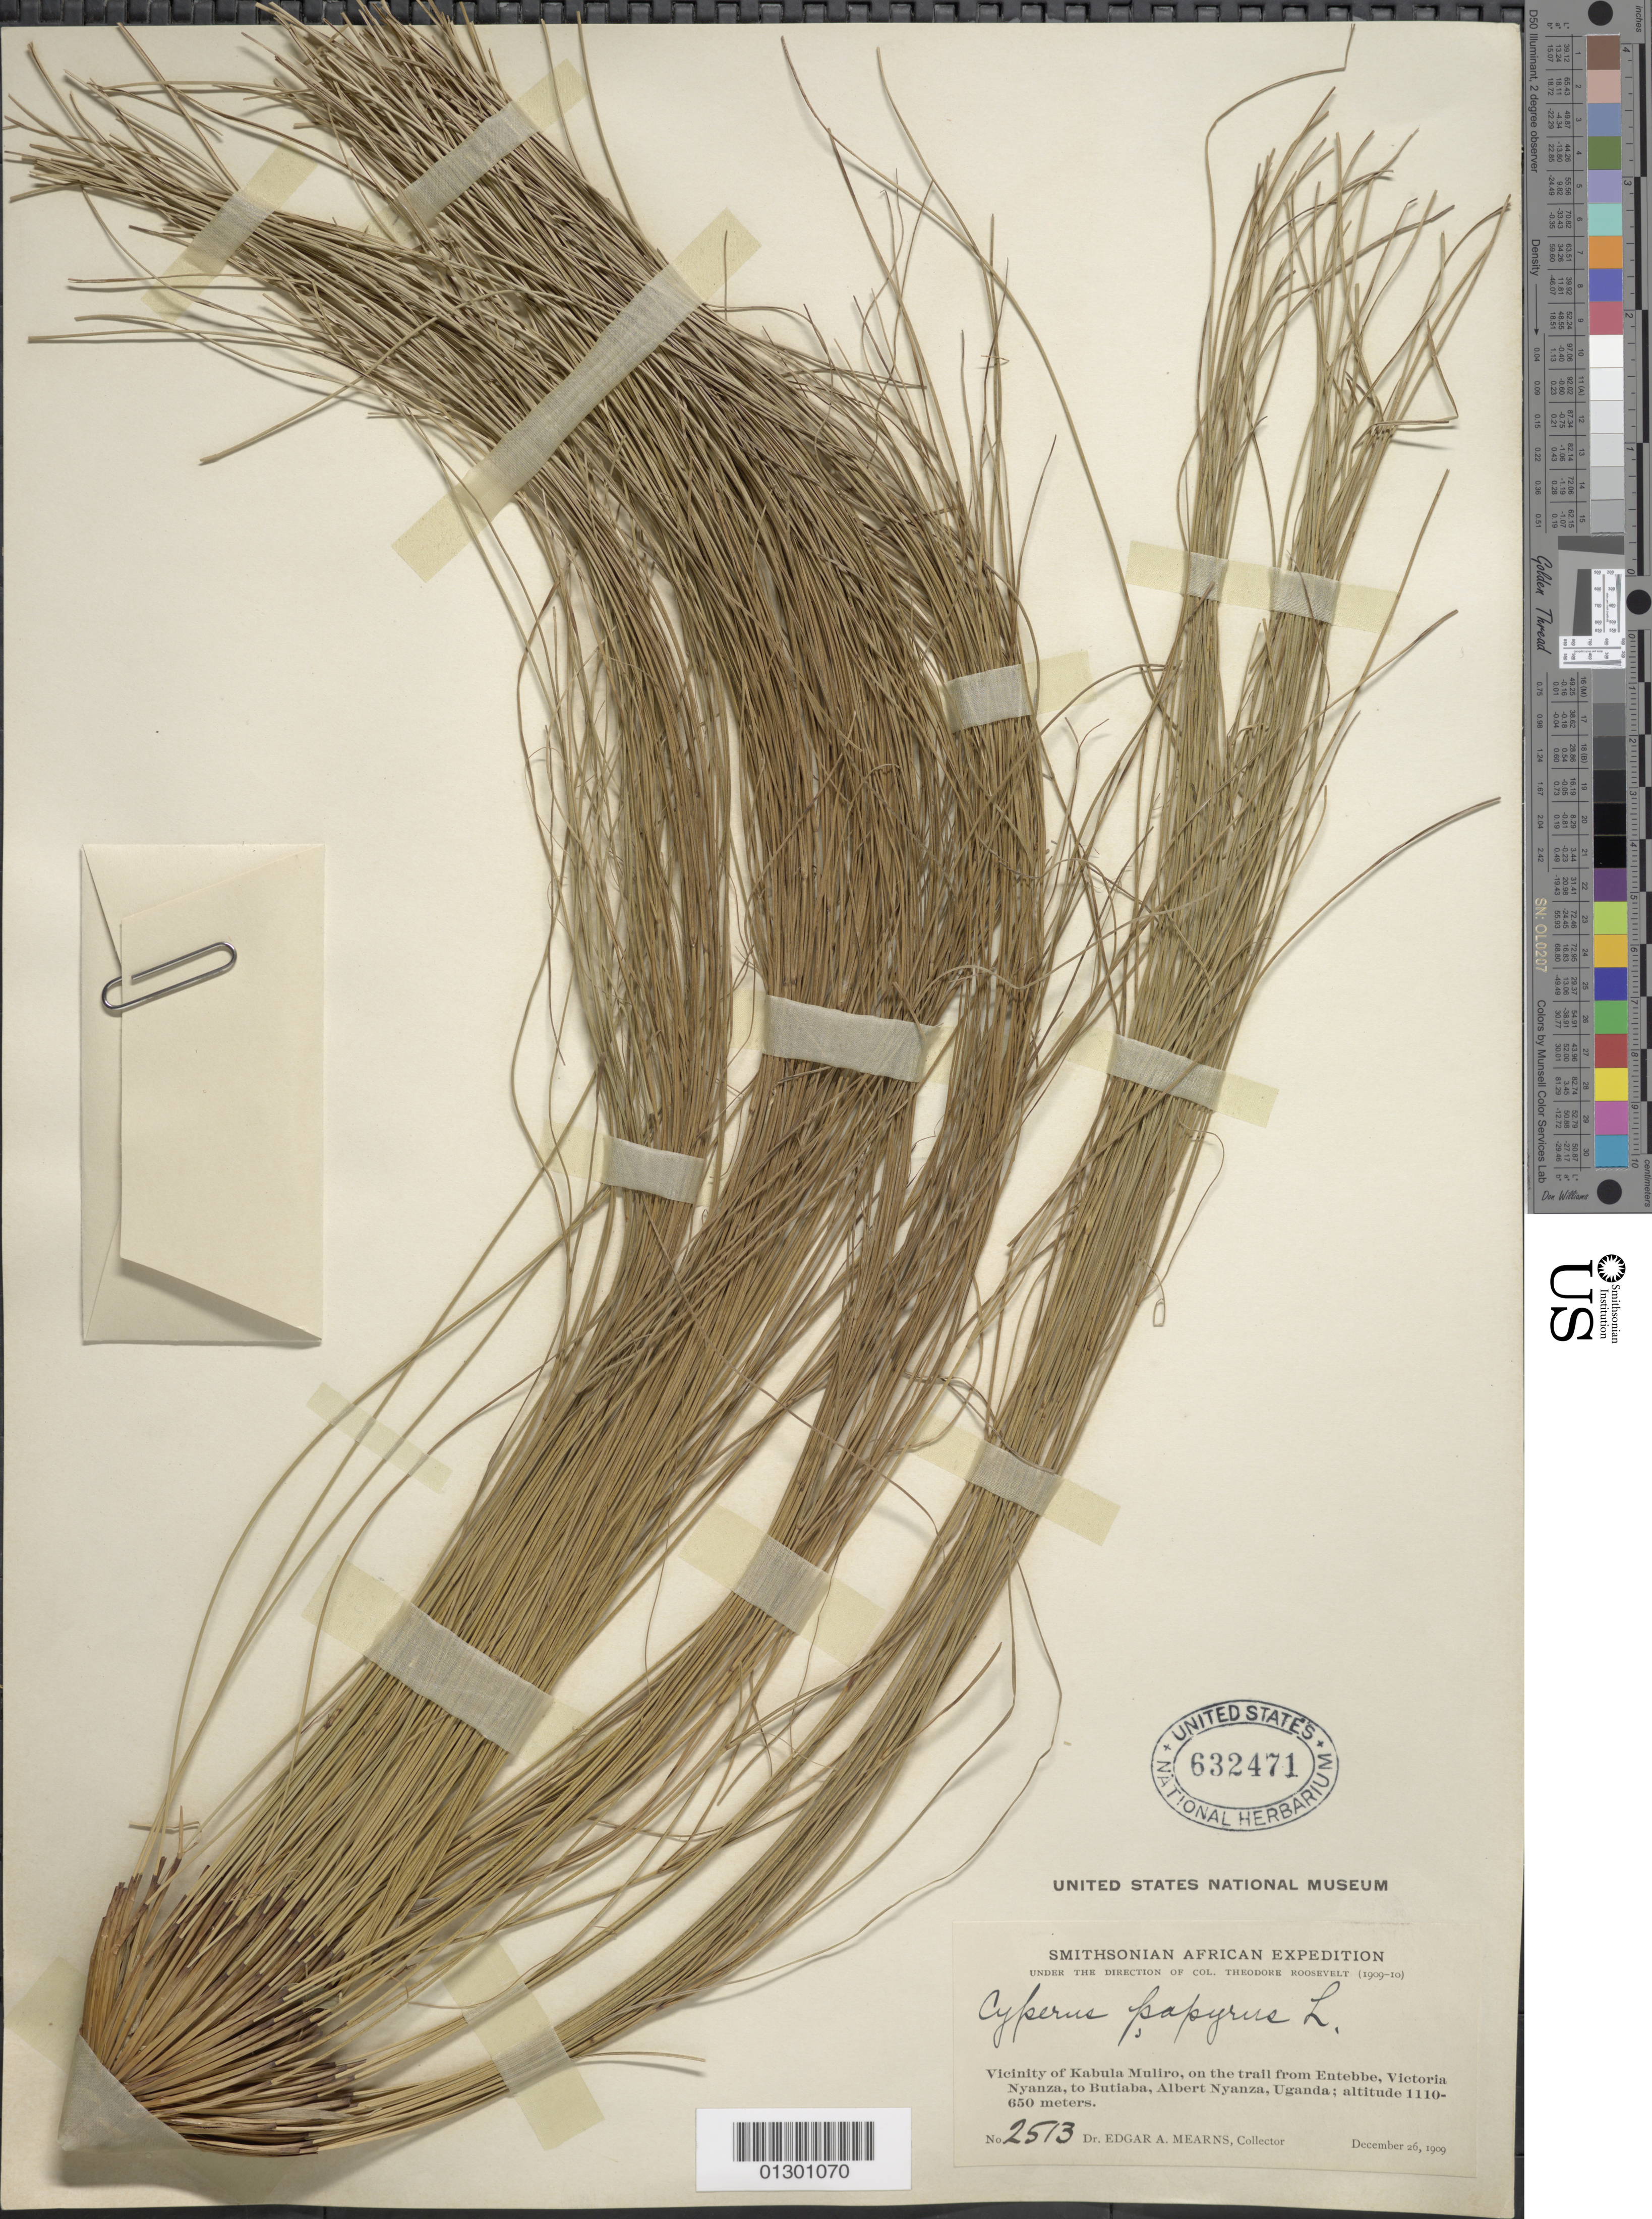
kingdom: Plantae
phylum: Tracheophyta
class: Liliopsida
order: Poales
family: Cyperaceae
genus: Cyperus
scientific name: Cyperus papyrus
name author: L.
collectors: E. A. Mearns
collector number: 2513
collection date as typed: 26 Dec 1909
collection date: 1909-12-26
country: Uganda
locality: Vicinity of Kabula Muliro, on the trail from Entebbe, Victoria Nyanza, to Butiaba, Albert Nyanza, Uganda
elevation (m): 1110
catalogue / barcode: US 632471